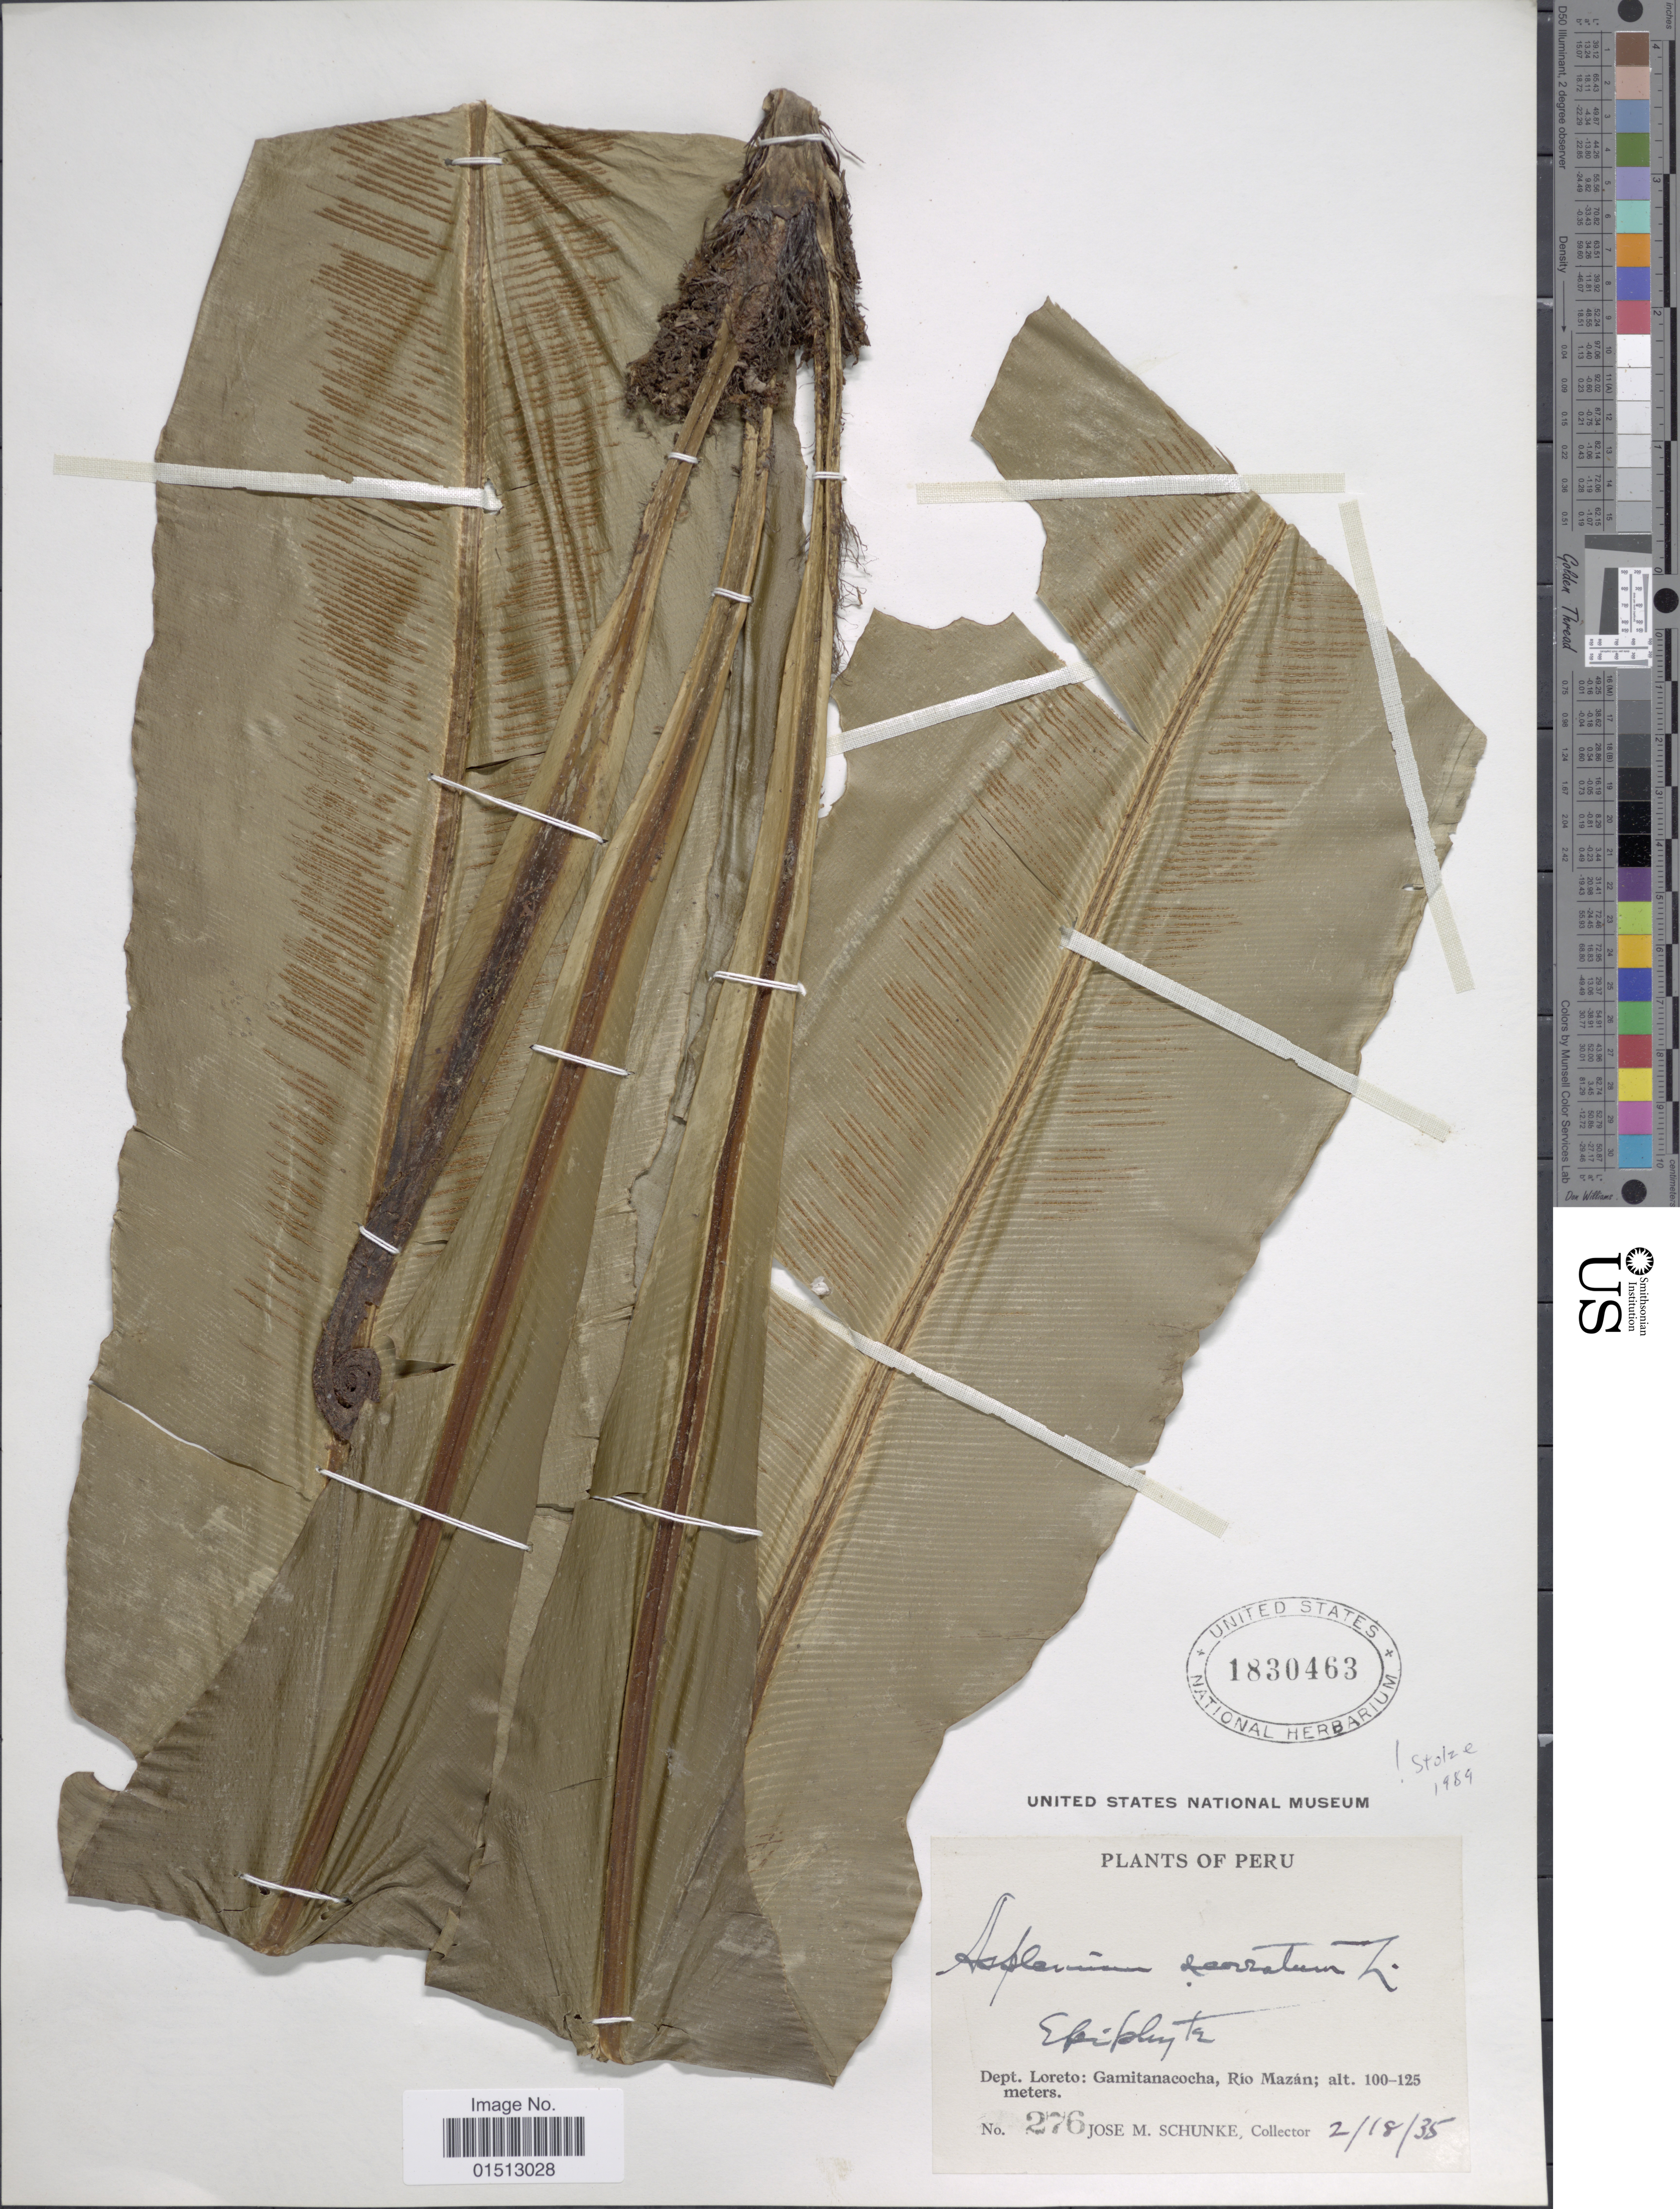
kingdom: Plantae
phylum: Tracheophyta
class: Polypodiopsida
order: Polypodiales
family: Aspleniaceae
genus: Asplenium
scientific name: Asplenium serratum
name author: L.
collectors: J. M. Schunke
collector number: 276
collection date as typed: Transcribed d/m/y: 18/2/35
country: Peru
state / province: Loreto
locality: Peru, Dept. Loreto: Gamitanacocha, Rio Mazan.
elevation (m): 100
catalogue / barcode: US 1830463